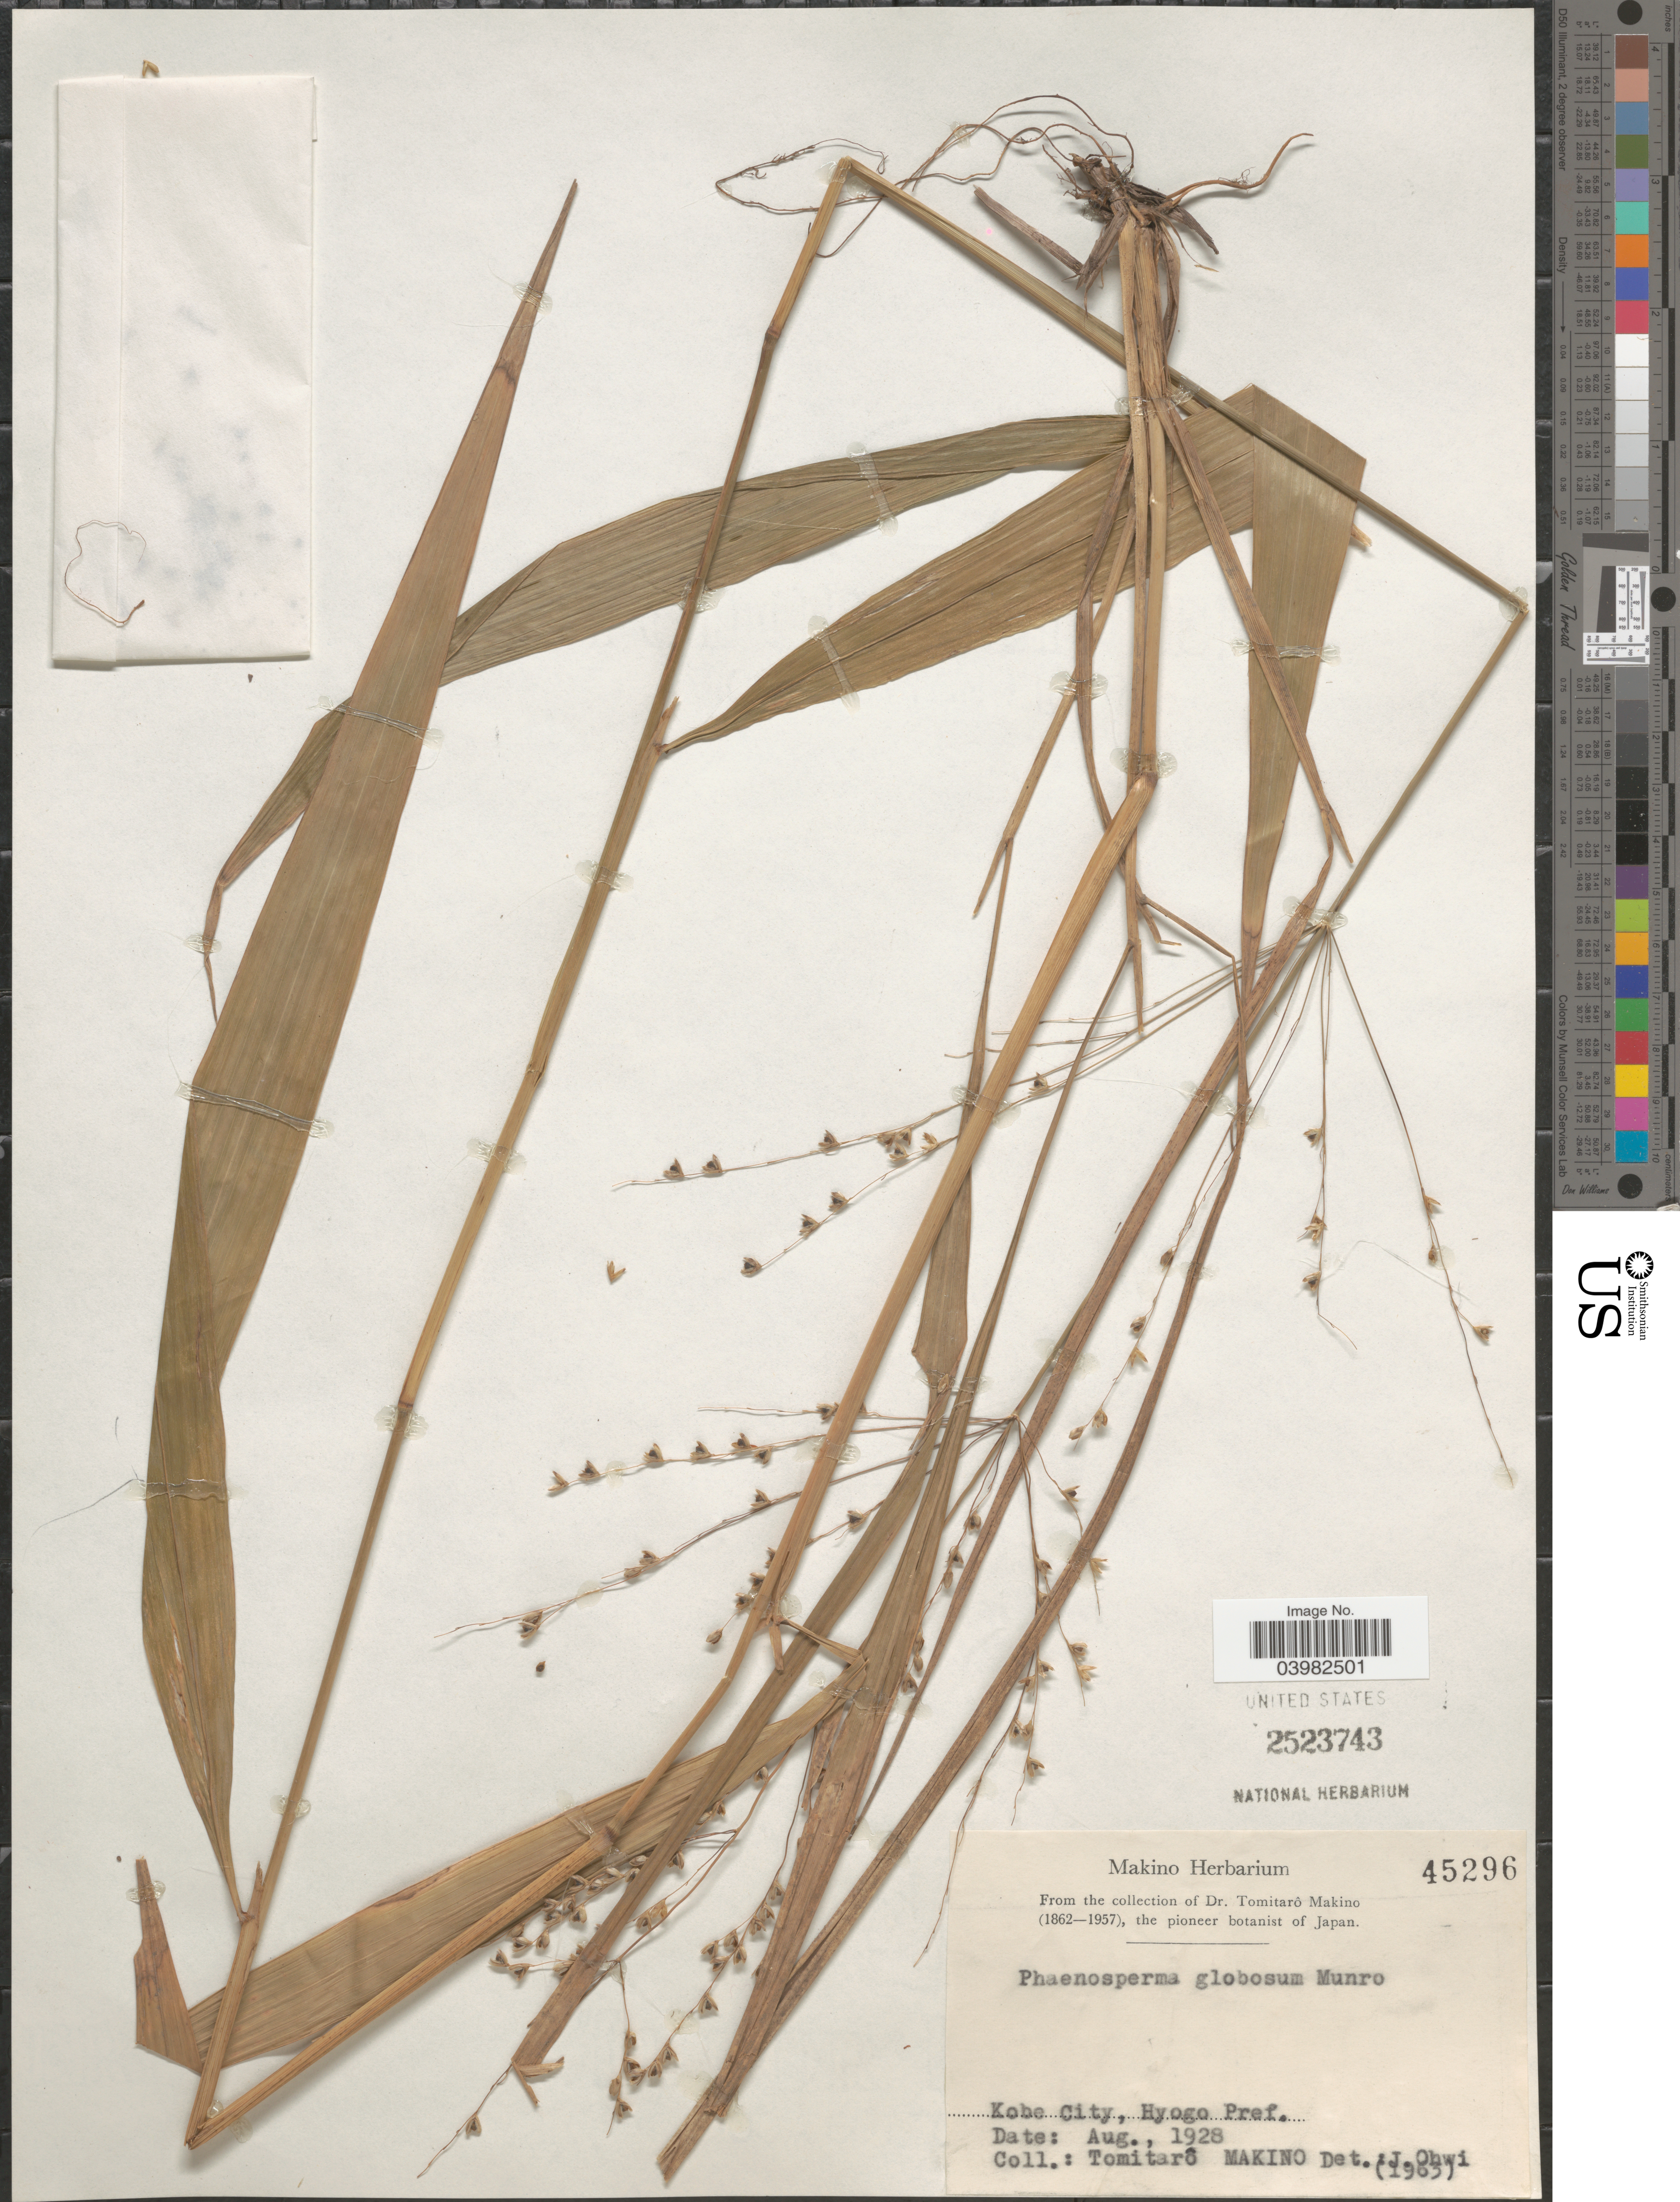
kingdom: Plantae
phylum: Tracheophyta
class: Liliopsida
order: Poales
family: Poaceae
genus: Phaenosperma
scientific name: Phaenosperma globosum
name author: Munro ex Benth.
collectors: T. Makino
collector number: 45296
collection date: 1928-08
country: Japan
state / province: Hyogo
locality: Kobe City, Hyogo Pref.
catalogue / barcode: US 2523743